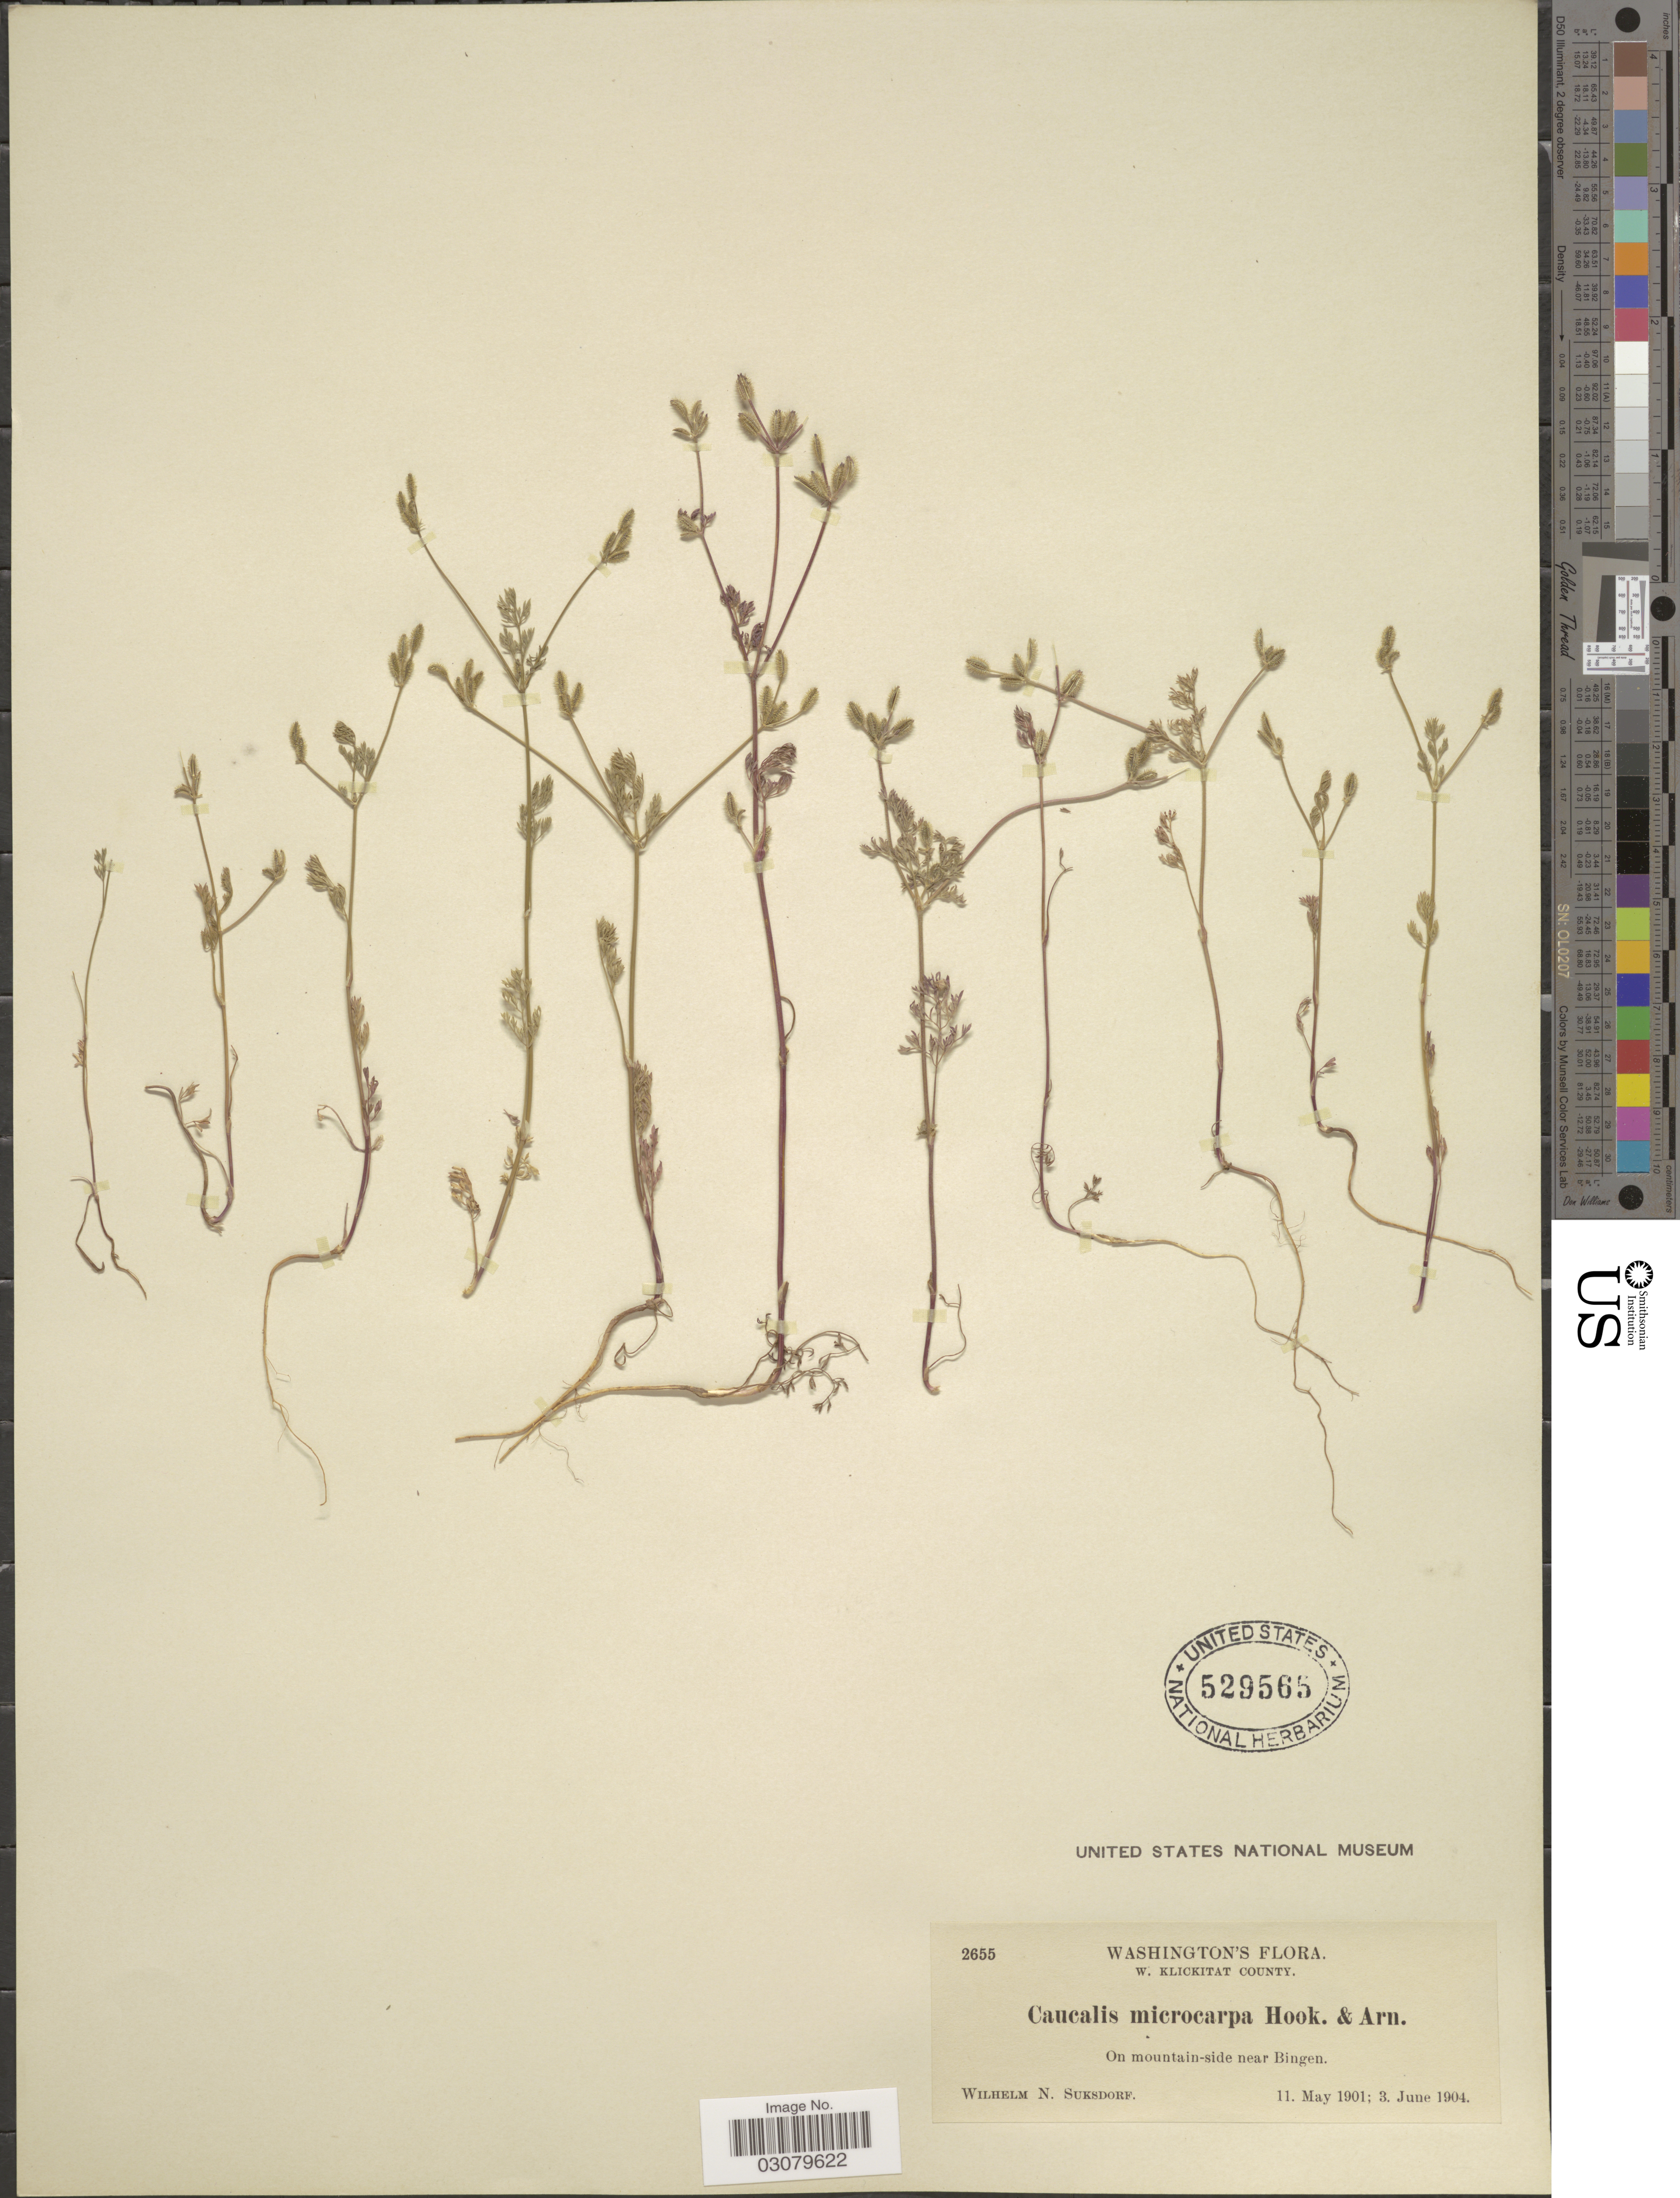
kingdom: Plantae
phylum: Tracheophyta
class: Magnoliopsida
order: Apiales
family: Apiaceae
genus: Caucalis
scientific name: Caucalis microcarpa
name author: Hook. & Arn.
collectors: W. N. Suksdorf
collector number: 2655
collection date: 1901-05-11/1904-06-03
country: United States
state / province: Washington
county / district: Klickitat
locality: W. Klickitat County. On mountain-side near Bingen.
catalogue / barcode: US 529565